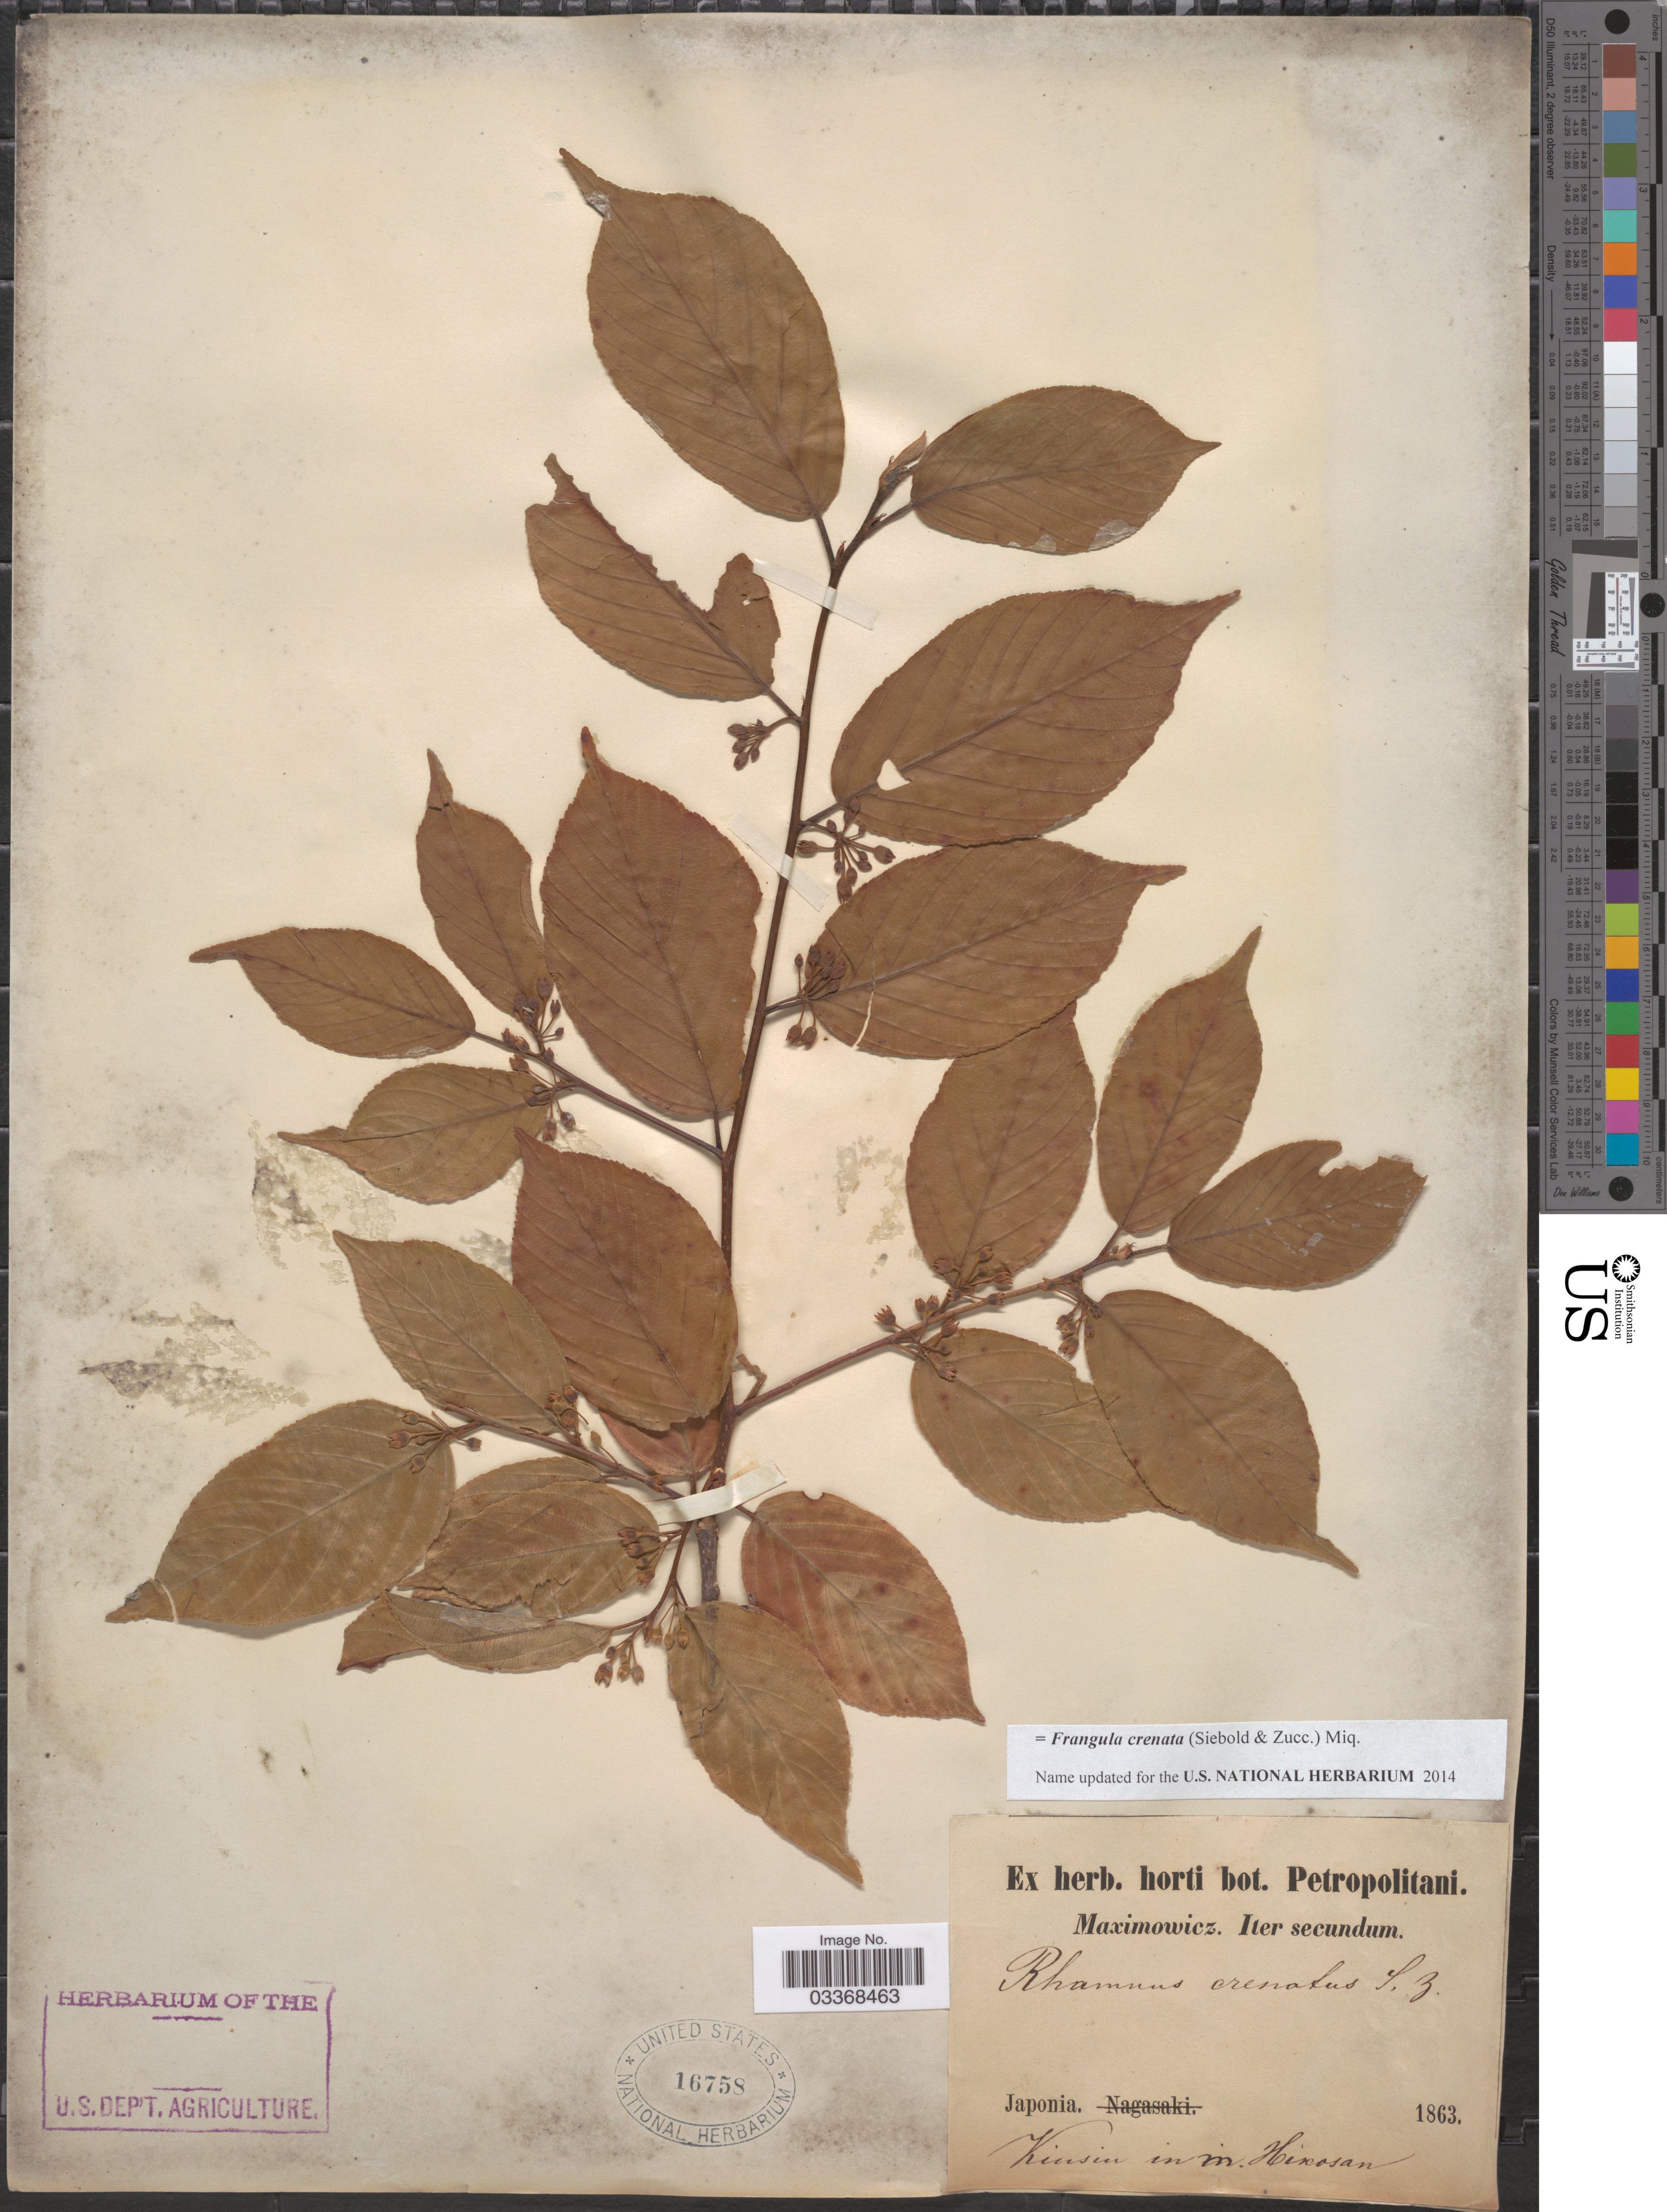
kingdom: Plantae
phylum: Tracheophyta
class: Magnoliopsida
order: Rosales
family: Rhamnaceae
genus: Frangula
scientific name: Frangula crenata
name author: (Siebold & Zucc.) Miq.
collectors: Maximowicz, --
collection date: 1863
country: Japan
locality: Kinsin in n. Hikosan.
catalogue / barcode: US 16758